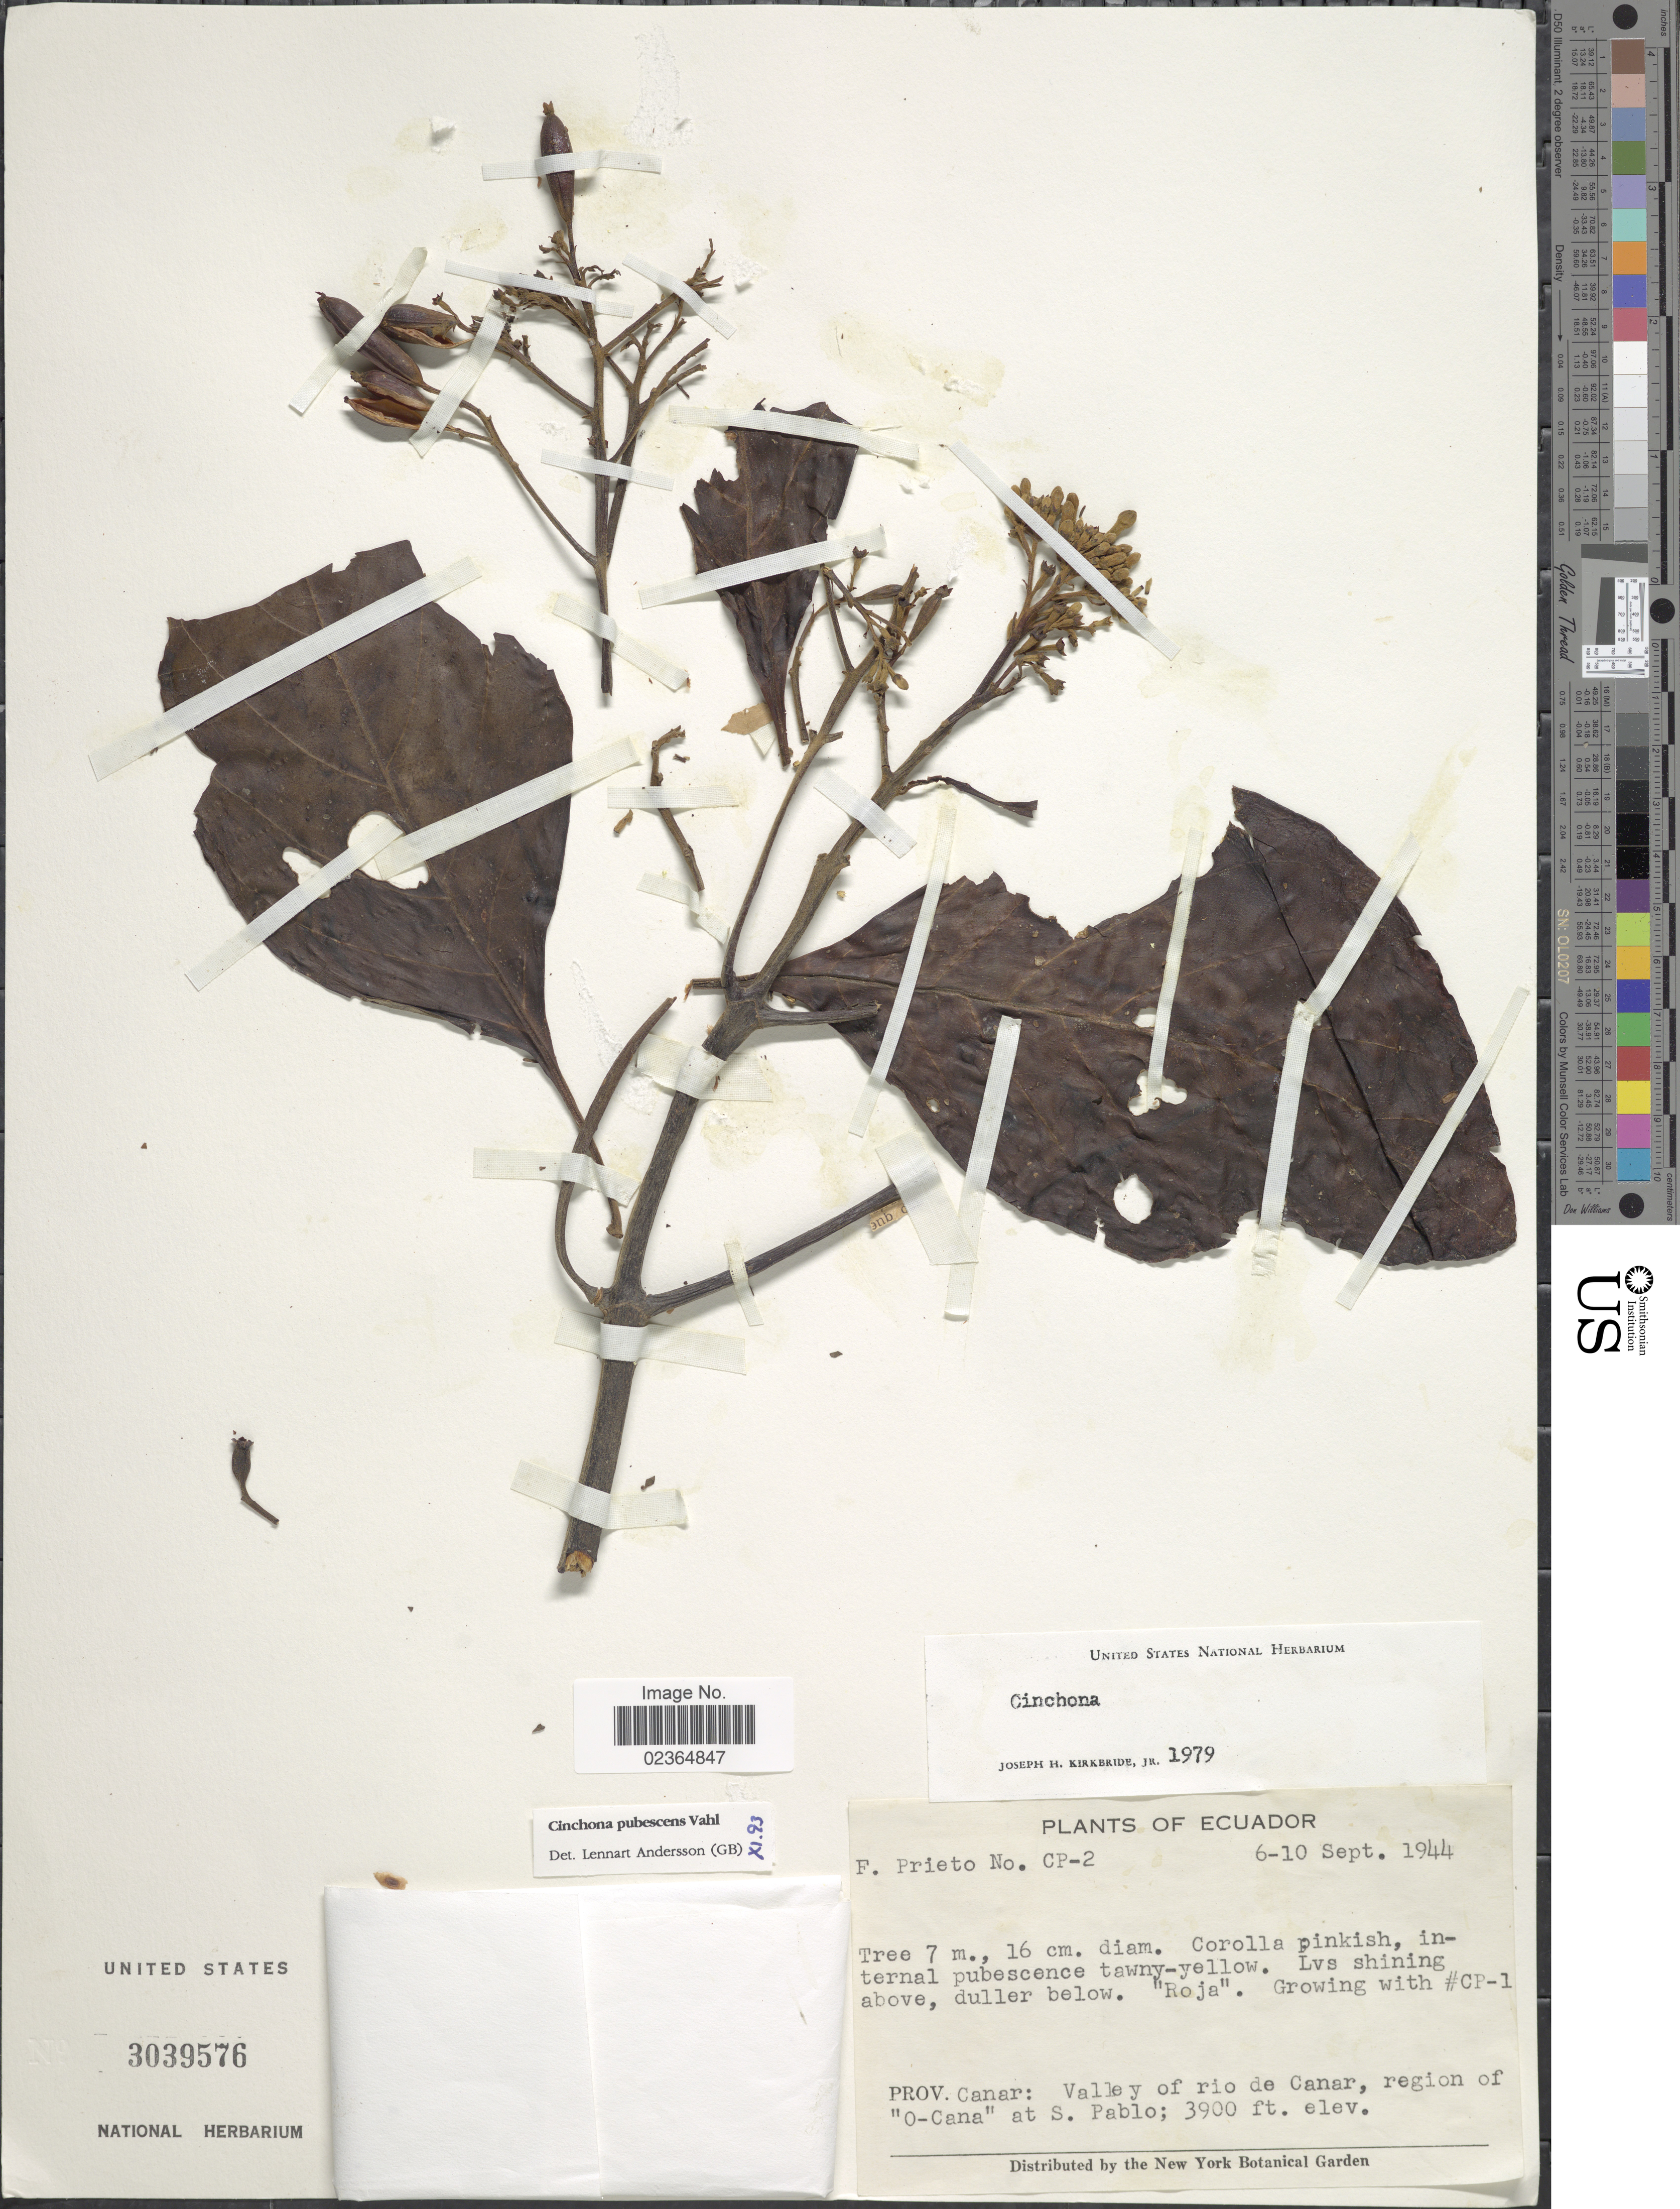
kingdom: Plantae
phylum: Tracheophyta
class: Magnoliopsida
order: Gentianales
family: Rubiaceae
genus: Cinchona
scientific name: Cinchona pubescens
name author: Vahl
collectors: F. Prieto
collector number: CP-2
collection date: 1944-09-06/1944-09-10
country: Ecuador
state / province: Cañar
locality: Valley of rio de Canar, region of "O-Cana" at S. Pablo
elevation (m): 1189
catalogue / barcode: US 3039576